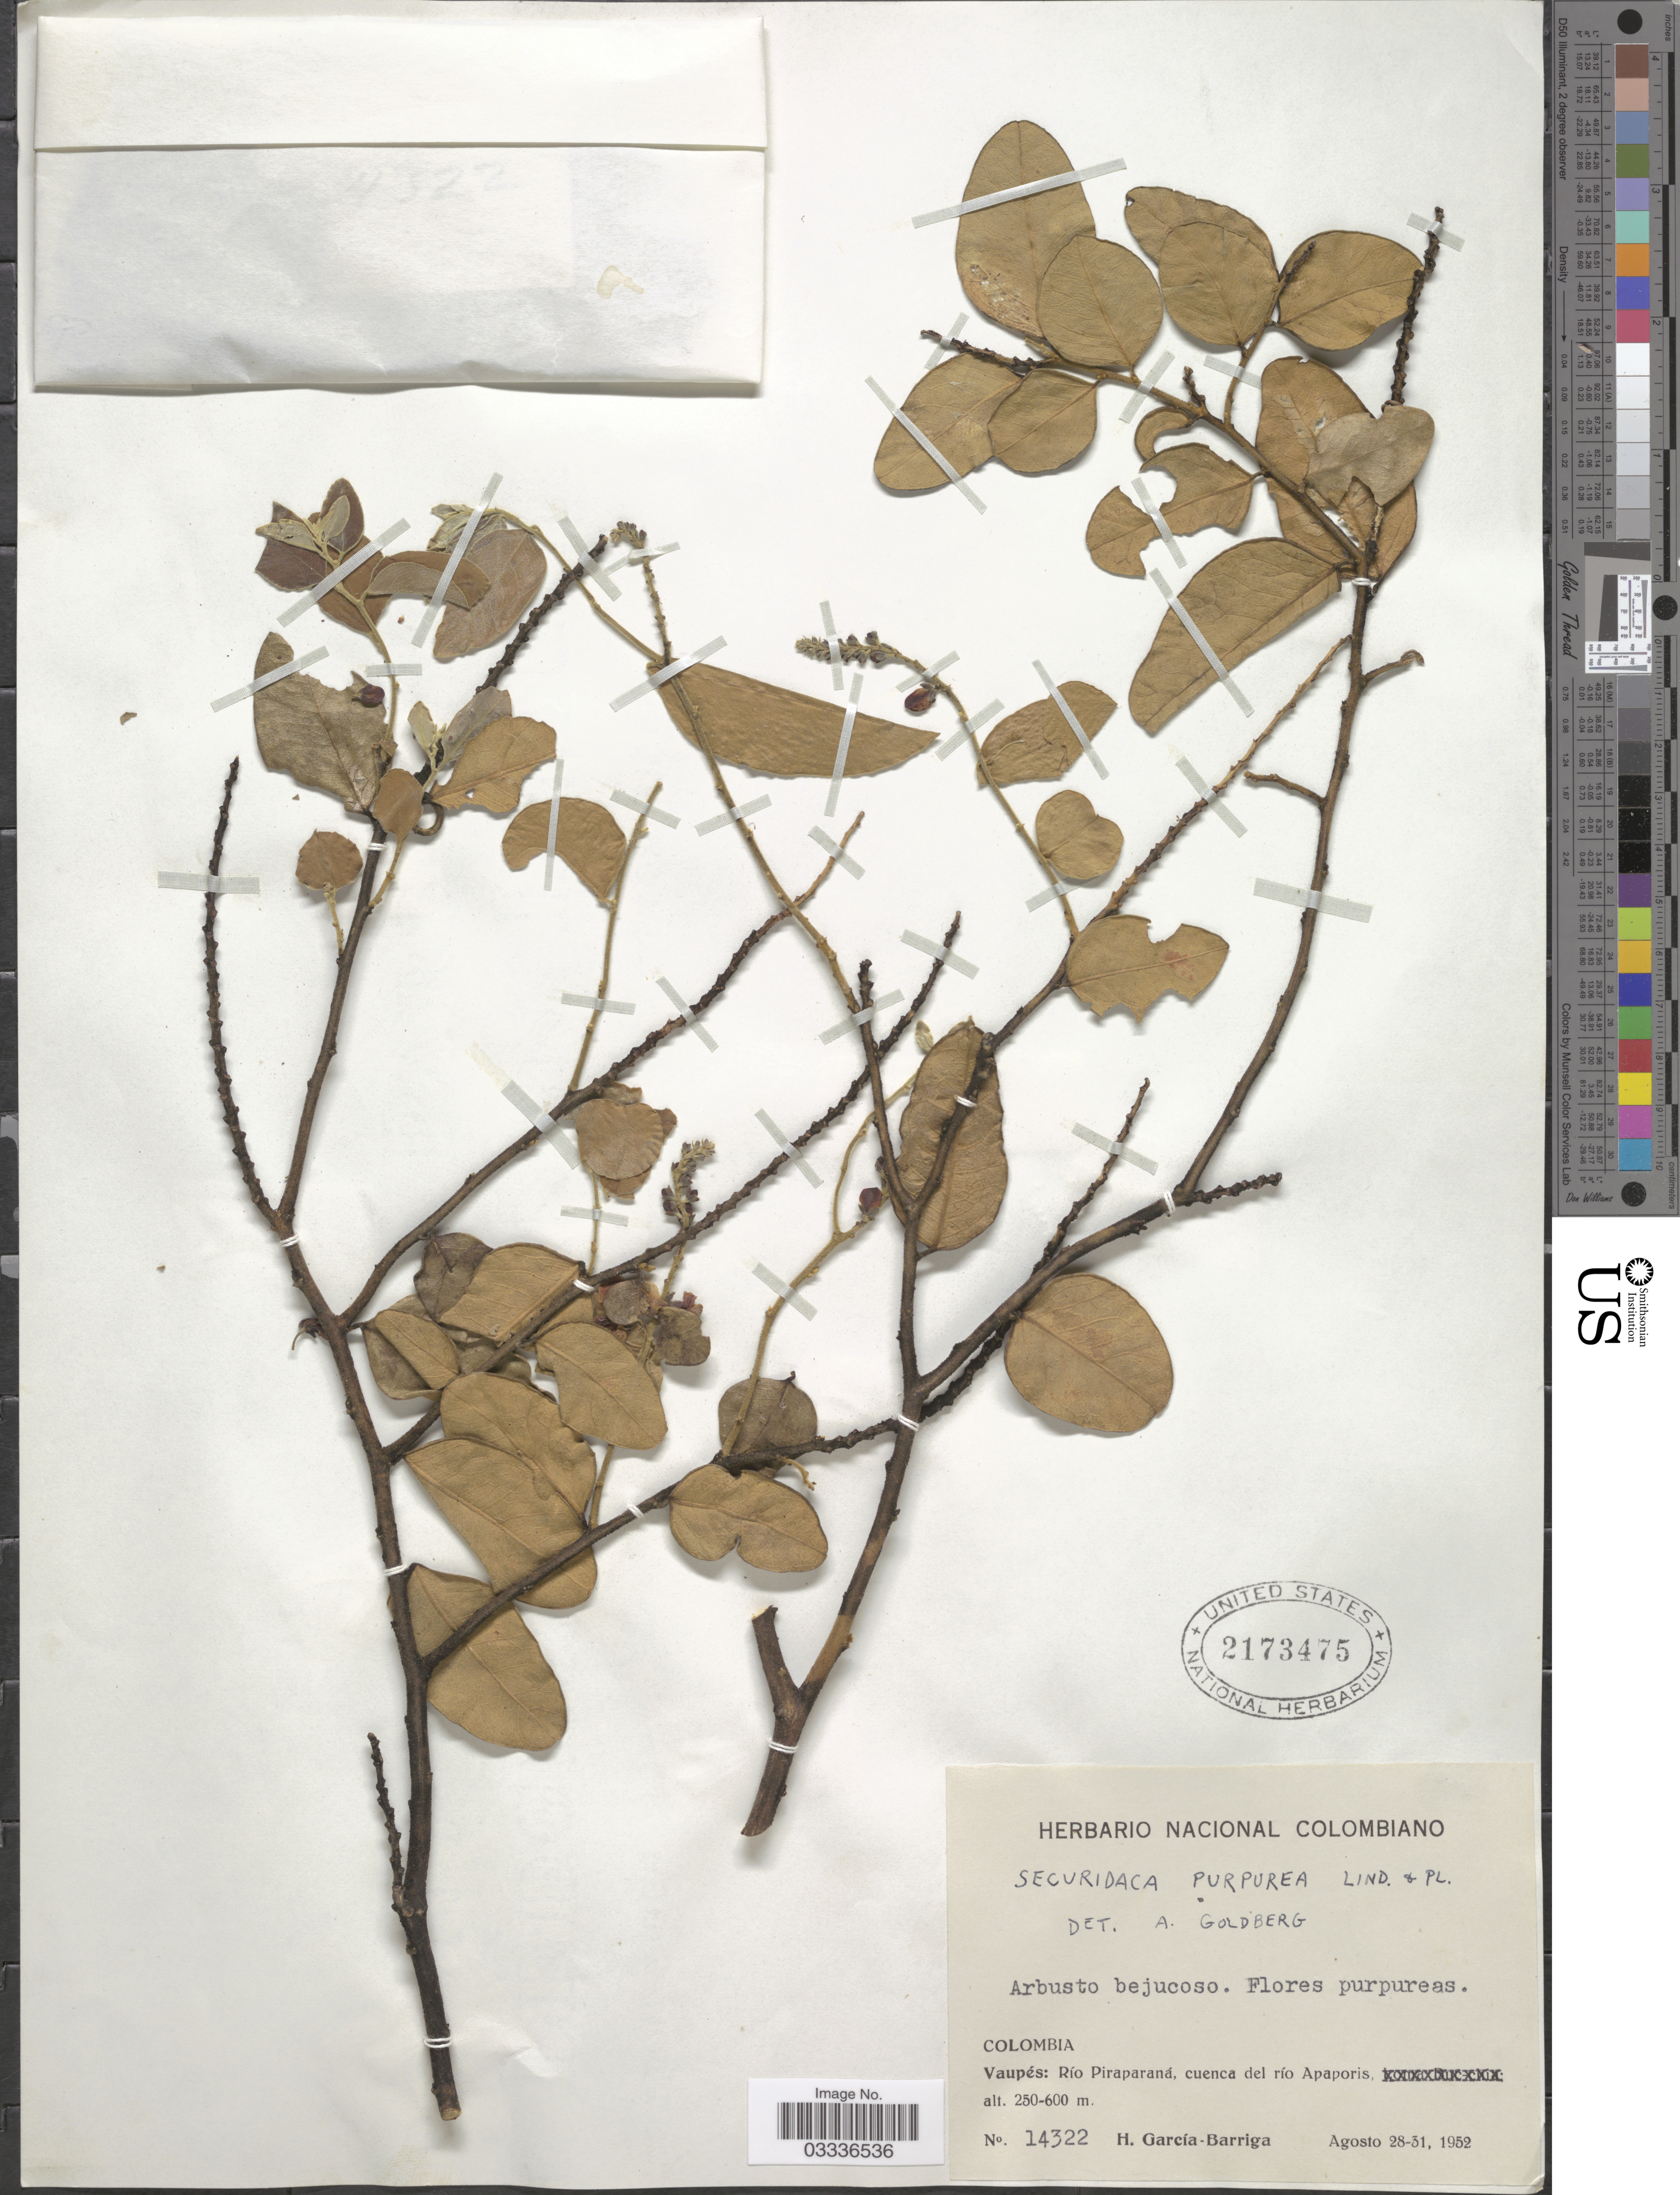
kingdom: Plantae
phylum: Tracheophyta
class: Magnoliopsida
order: Fabales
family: Polygalaceae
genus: Securidaca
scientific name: Securidaca purpurea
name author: B.L. Linden ex Planch.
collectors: H. García Barriga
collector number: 14322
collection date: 1952-08-28/1952-08-31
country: Colombia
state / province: Vaupés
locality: Río Piraparaná, cuenca del río Apaporis.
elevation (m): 250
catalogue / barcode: US 2173475